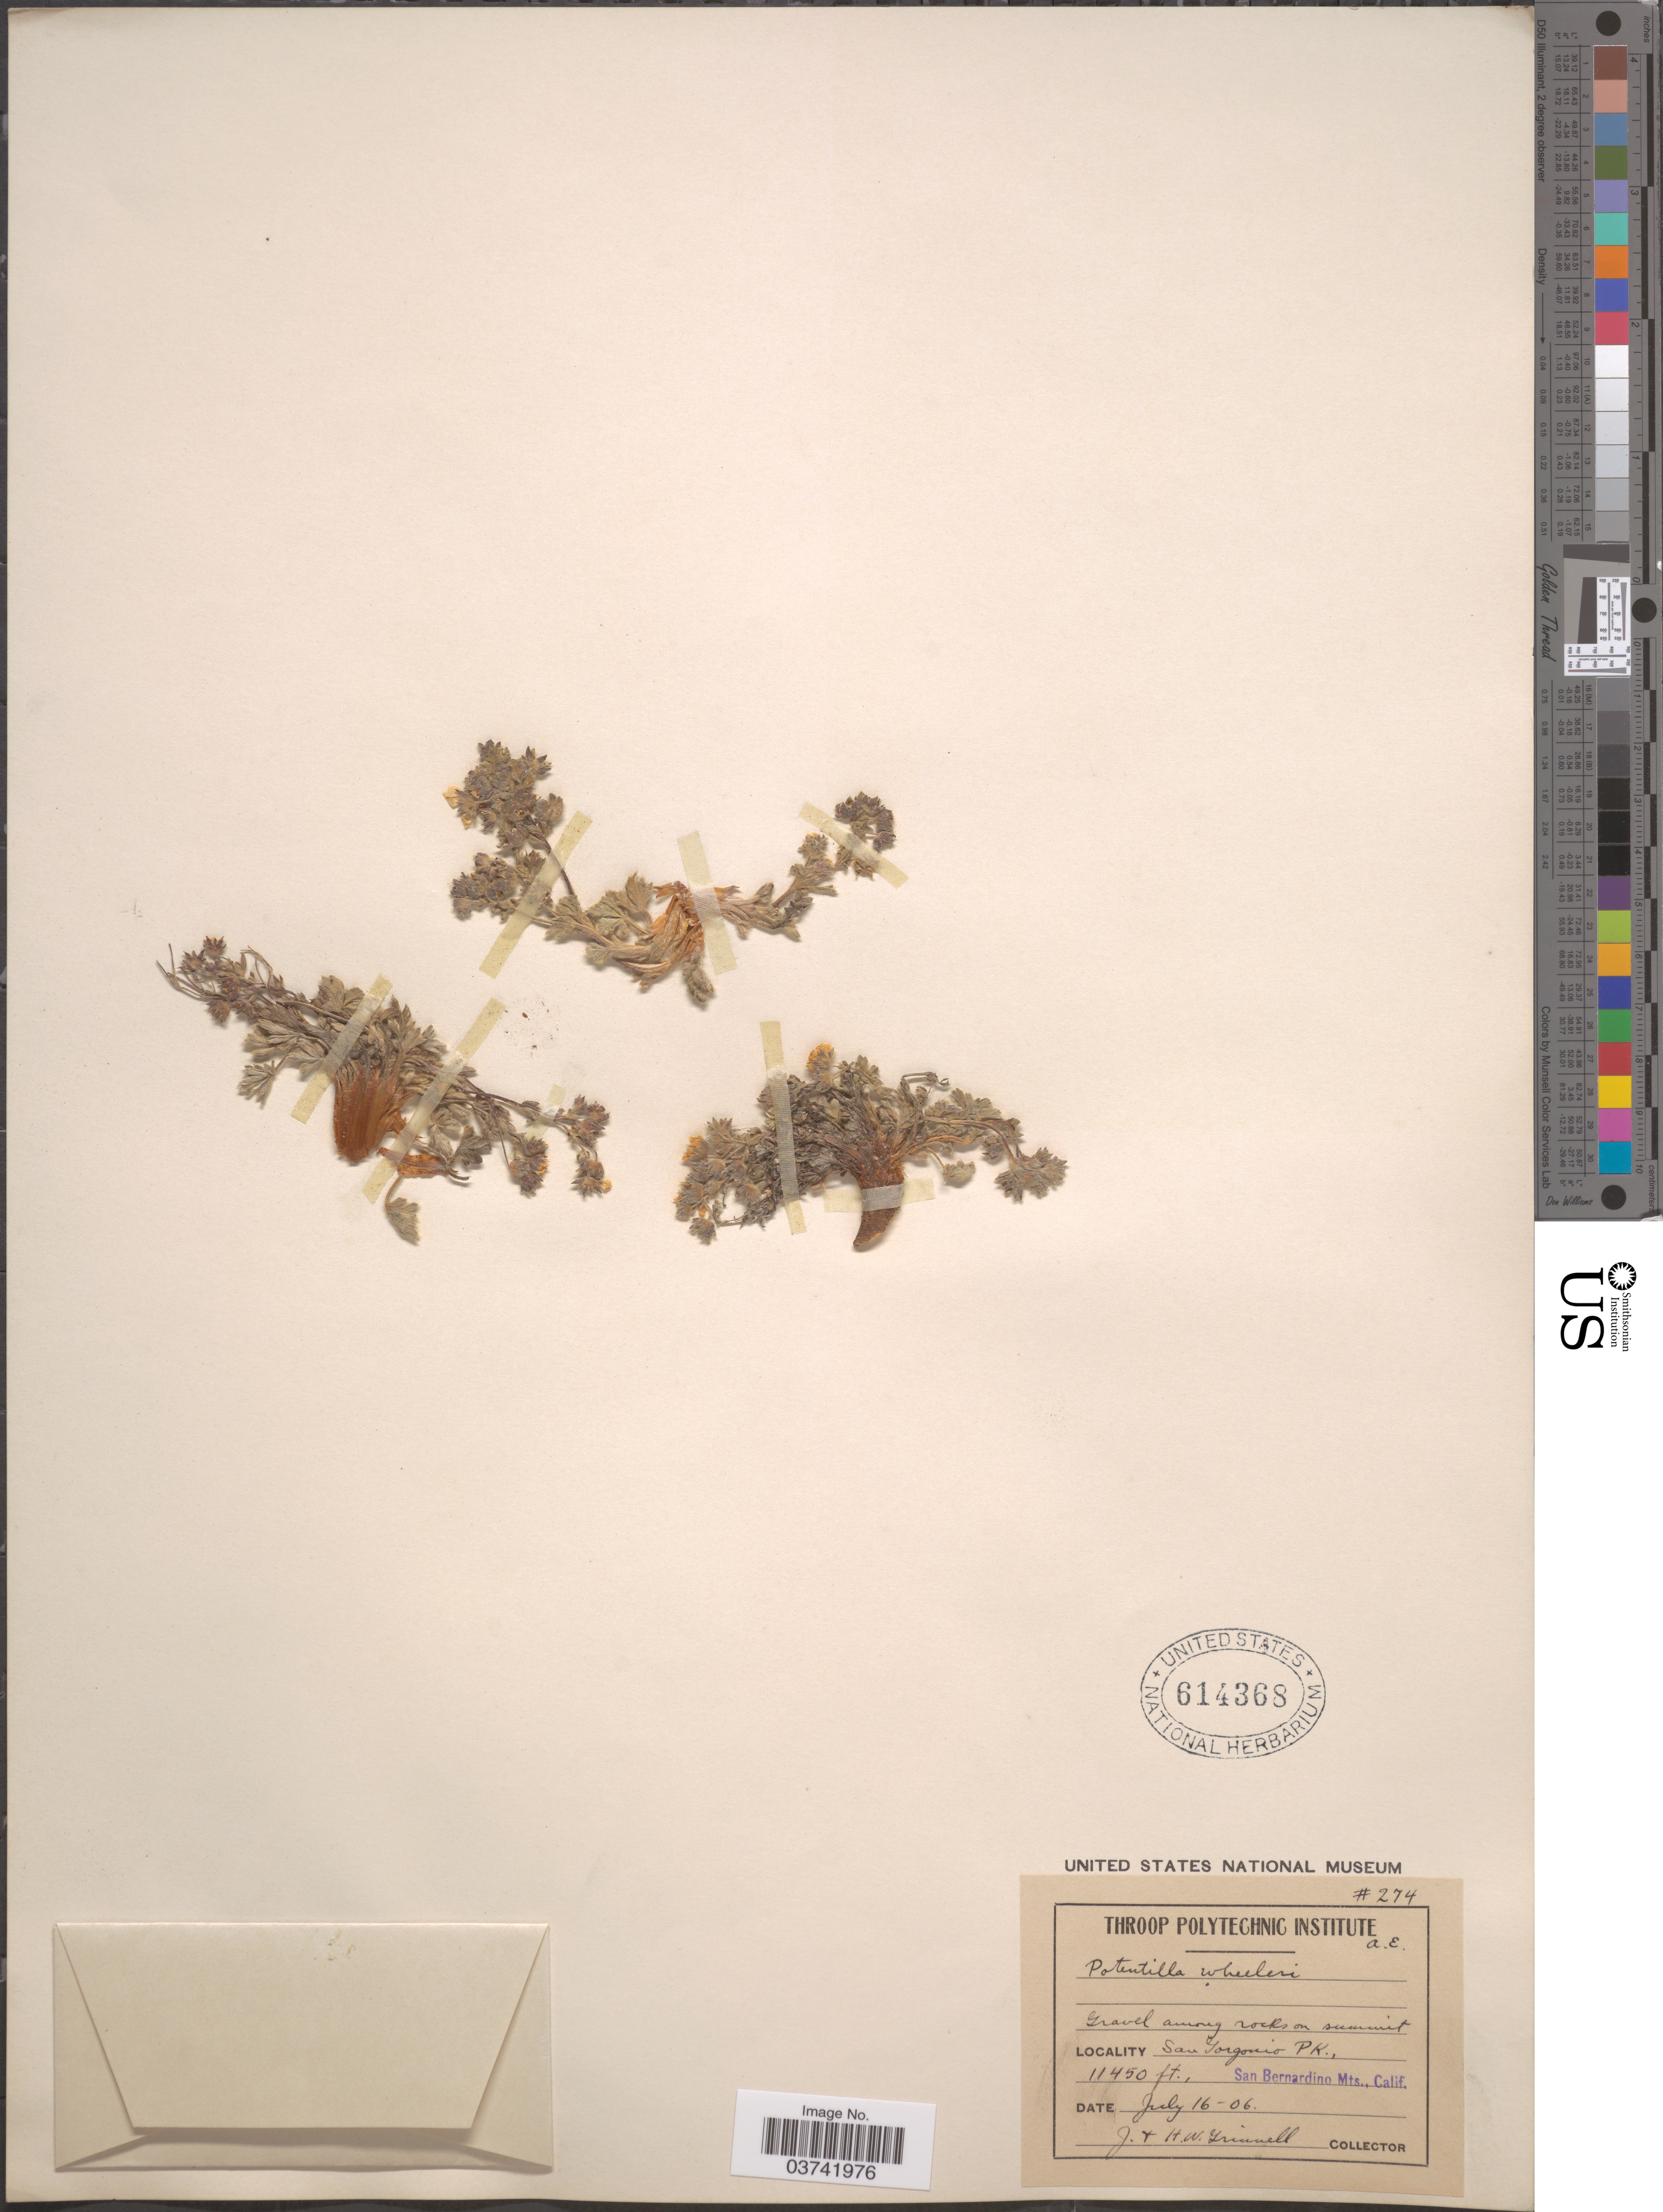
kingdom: Plantae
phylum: Tracheophyta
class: Magnoliopsida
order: Rosales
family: Rosaceae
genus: Potentilla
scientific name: Potentilla wheeleri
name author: S. Watson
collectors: J. Grinnell & H. Grinnell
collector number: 274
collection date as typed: Transcribed d/m/y: 16/7/6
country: United States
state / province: California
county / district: San Bernardino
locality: San Gorgonio PK. San Bernardino Mts.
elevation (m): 3490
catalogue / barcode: US 614368